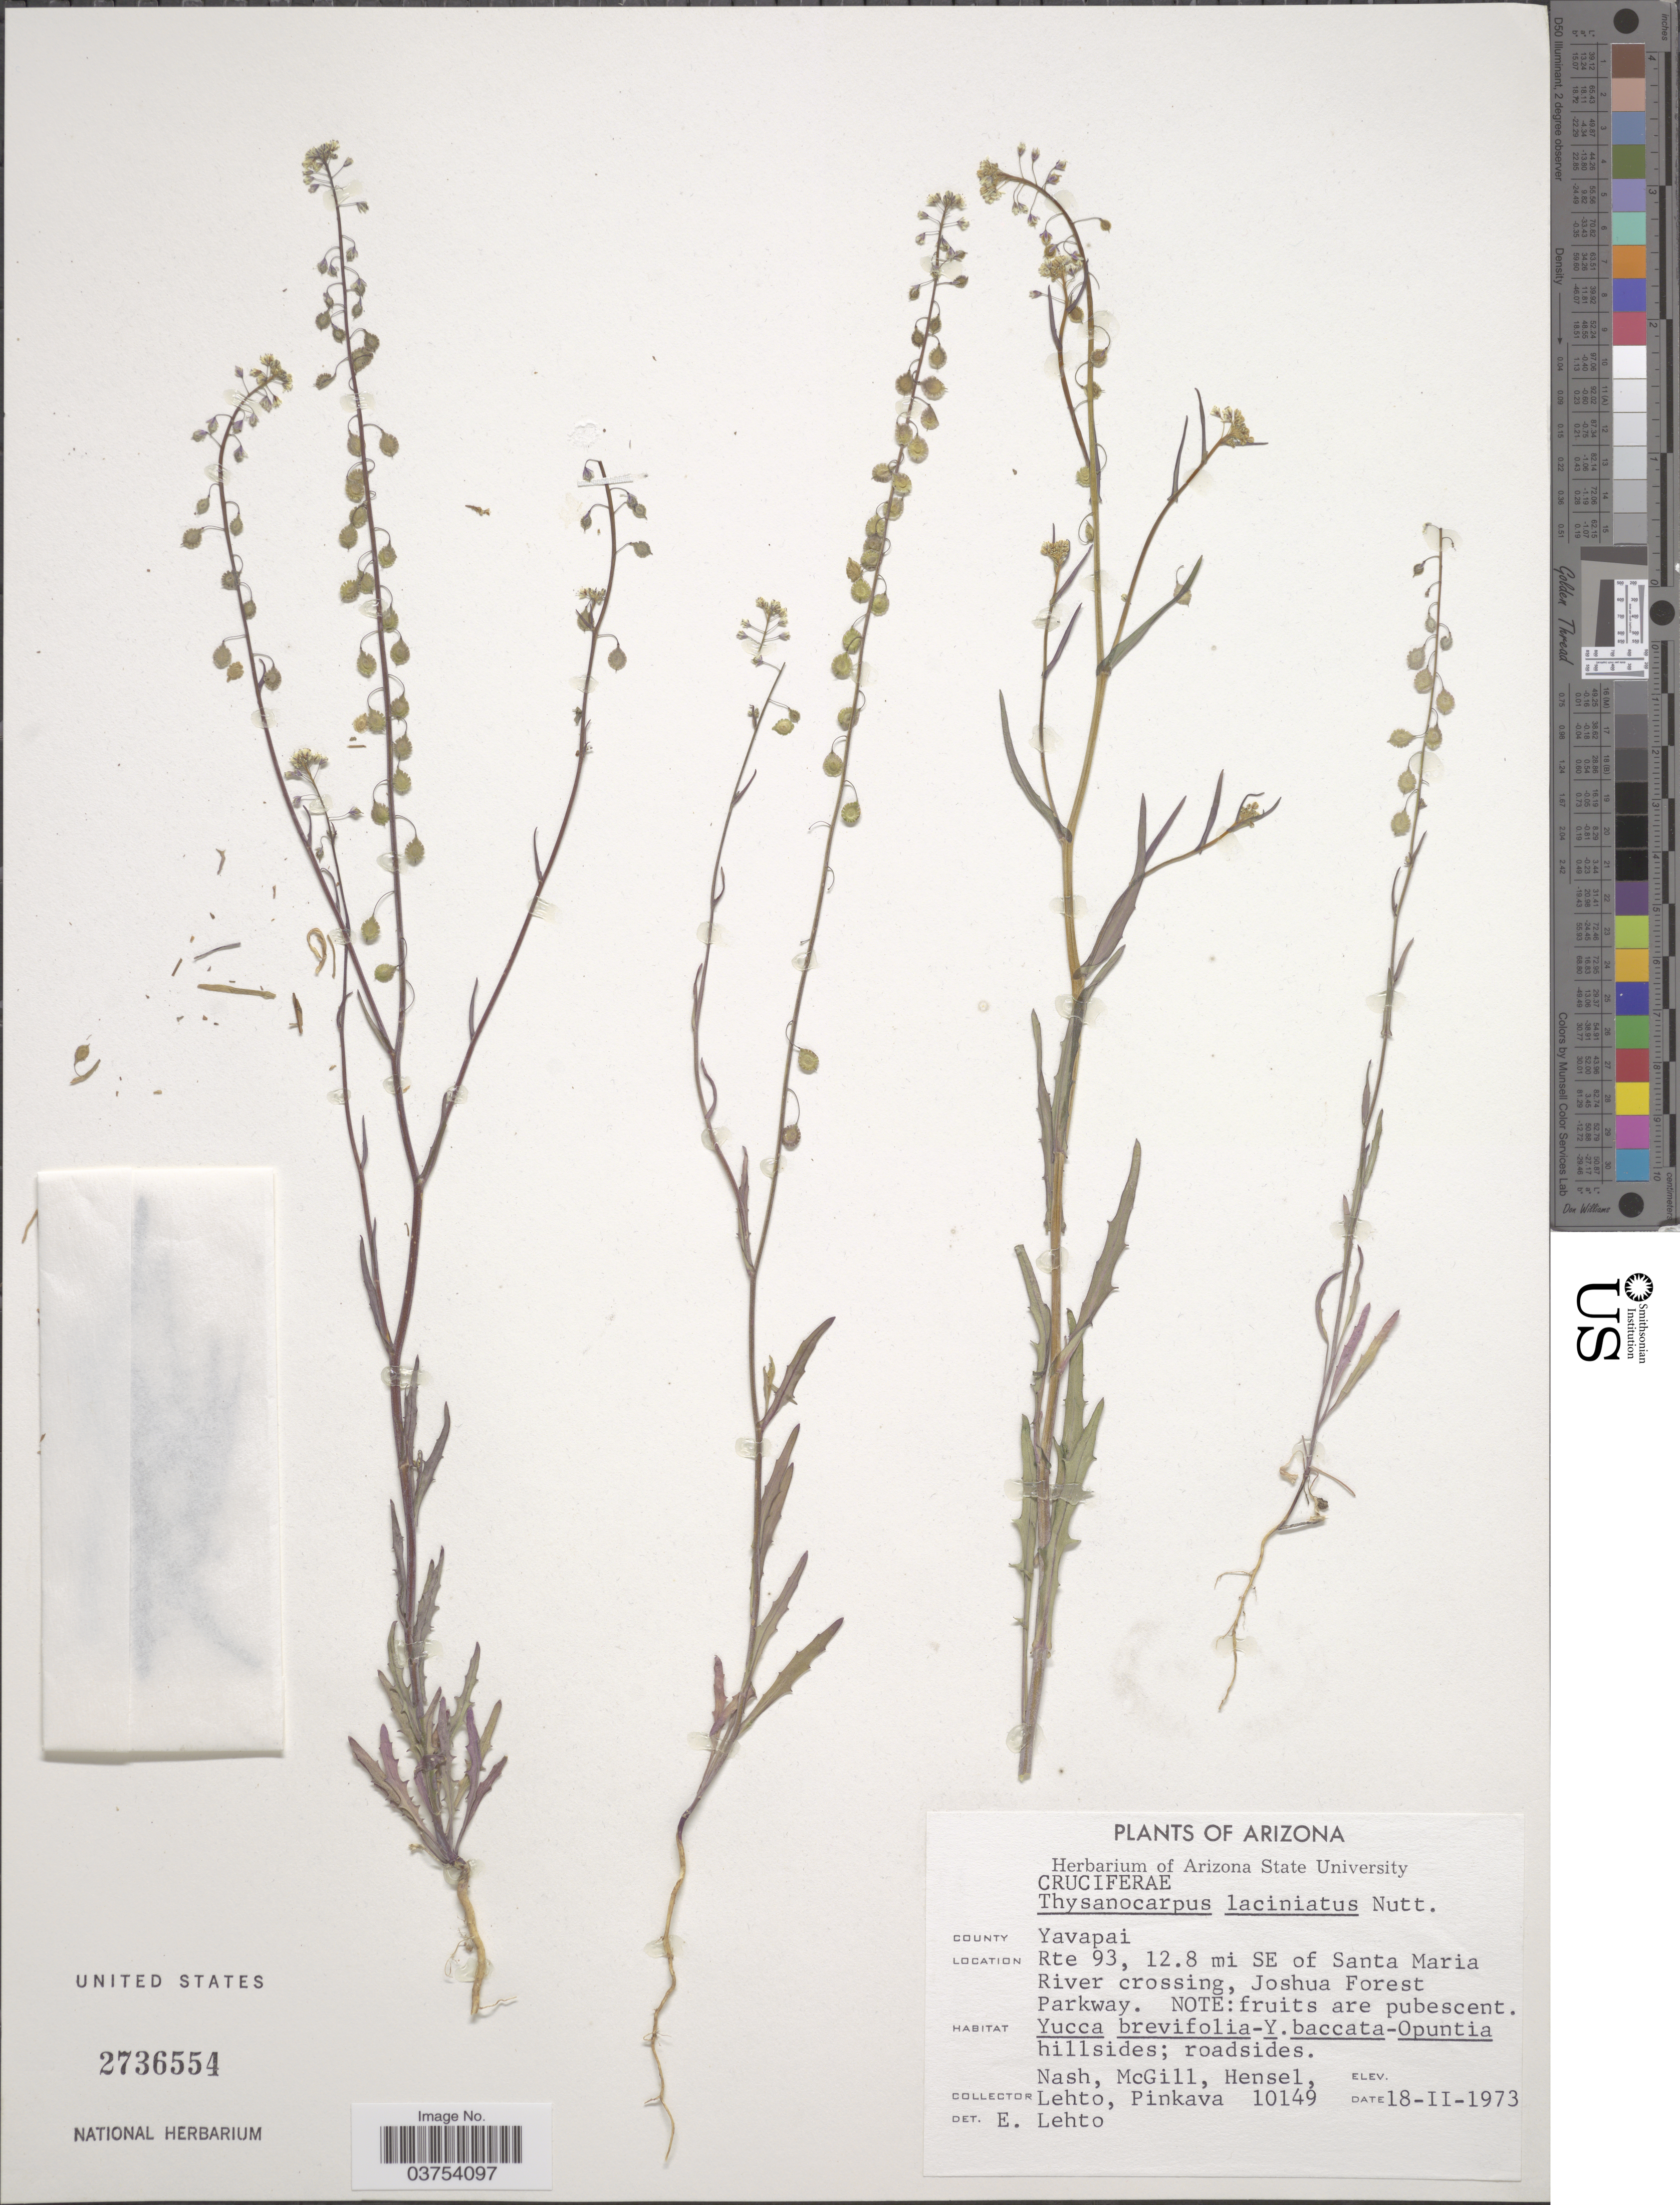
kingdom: Plantae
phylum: Tracheophyta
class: Magnoliopsida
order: Brassicales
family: Brassicaceae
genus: Thysanocarpus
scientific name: Thysanocarpus laciniatus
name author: Nutt. in Torr. & A. Gray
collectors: -- Nash, -. McGill, -. Hensel, -. Lehto & -. Pinkava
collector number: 10149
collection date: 1973-02-18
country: United States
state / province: Arizona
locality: County Yavapai. Rte 93, 12.8 mi SW of Santa Maria River crossing, Joshua Forest Parkway.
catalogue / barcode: US 2736554